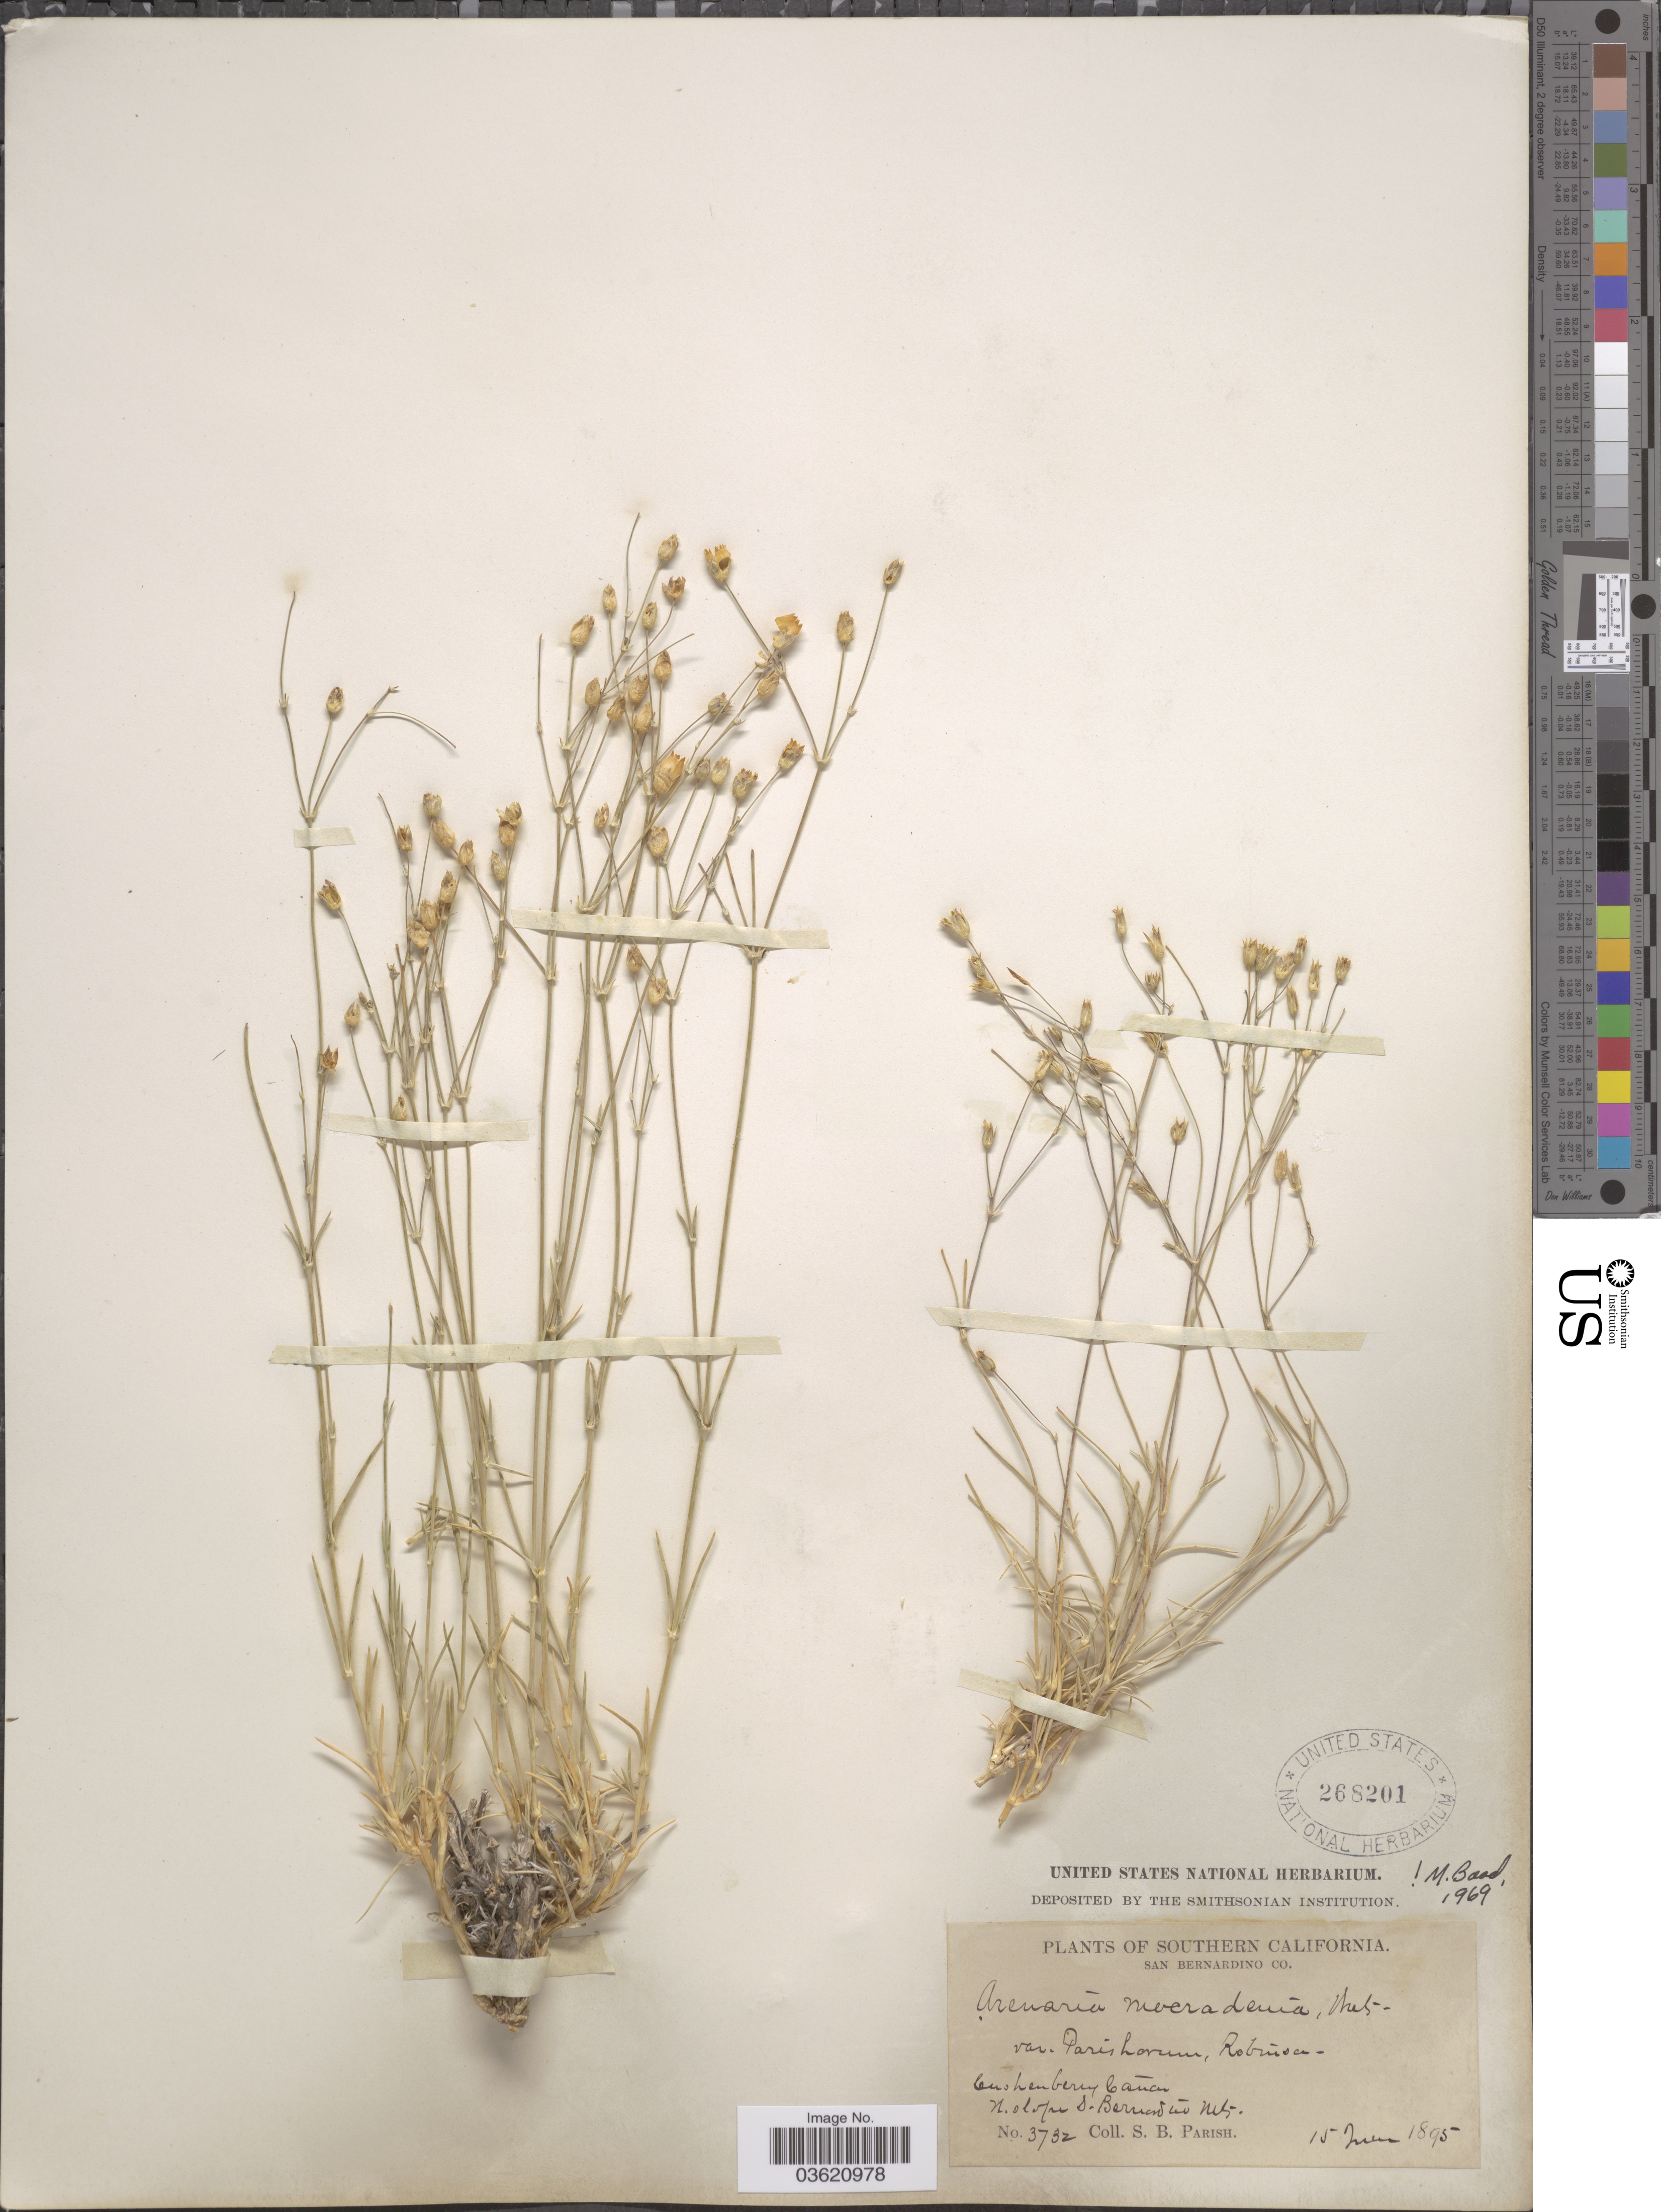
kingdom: Plantae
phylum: Tracheophyta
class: Magnoliopsida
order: Caryophyllales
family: Caryophyllaceae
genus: Eremogone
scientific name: Eremogone macradenia var. macradenia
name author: (S. Watson) Ikonn.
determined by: U.S. National Herbarium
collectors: S. B. Parish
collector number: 3732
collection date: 1895-06-15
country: United States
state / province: California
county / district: San Bernardino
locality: Southern California. San Bernardino Co. Cushenberry Cañon. N. Slopes S. Bernardino Mts.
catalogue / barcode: US 268201